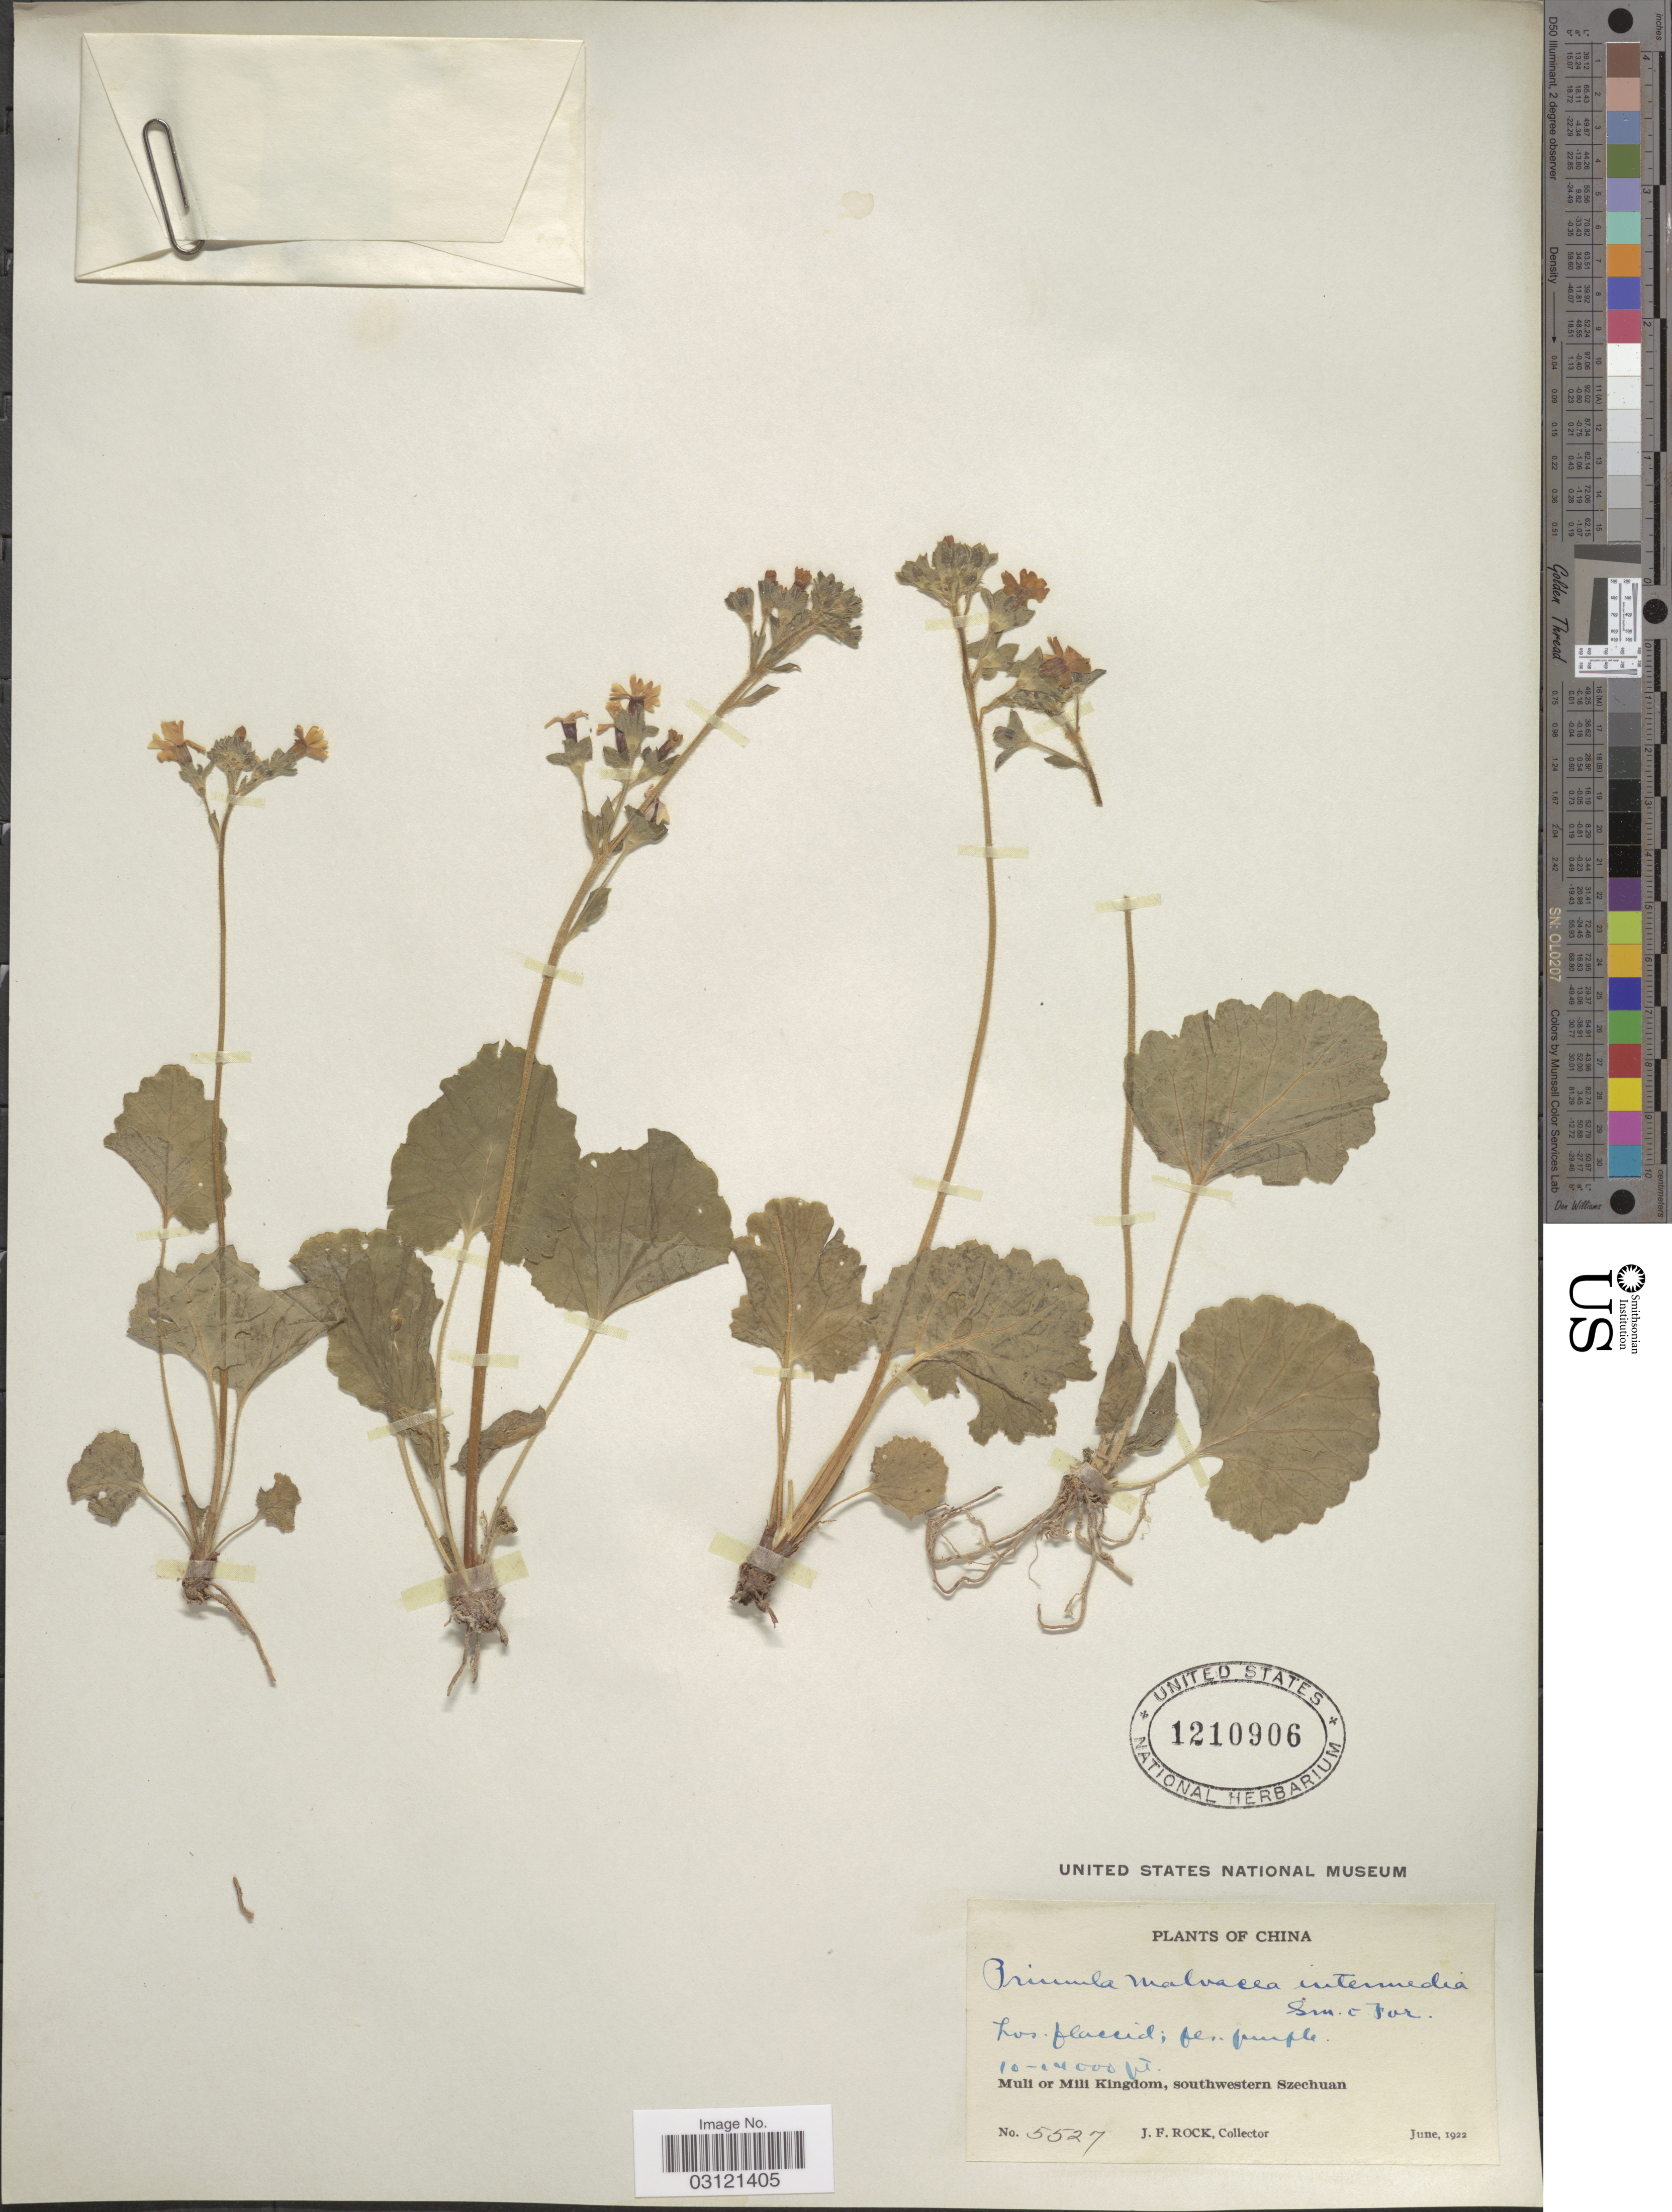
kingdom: Plantae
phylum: Tracheophyta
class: Magnoliopsida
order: Ericales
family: Primulaceae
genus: Primula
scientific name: Primula malvacea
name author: Franch.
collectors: J. Rock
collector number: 5527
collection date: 1922-06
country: China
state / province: Sichuan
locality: Muli or Mili Kingdom, southwestern Szechuan.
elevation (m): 3048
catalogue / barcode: US 1210906